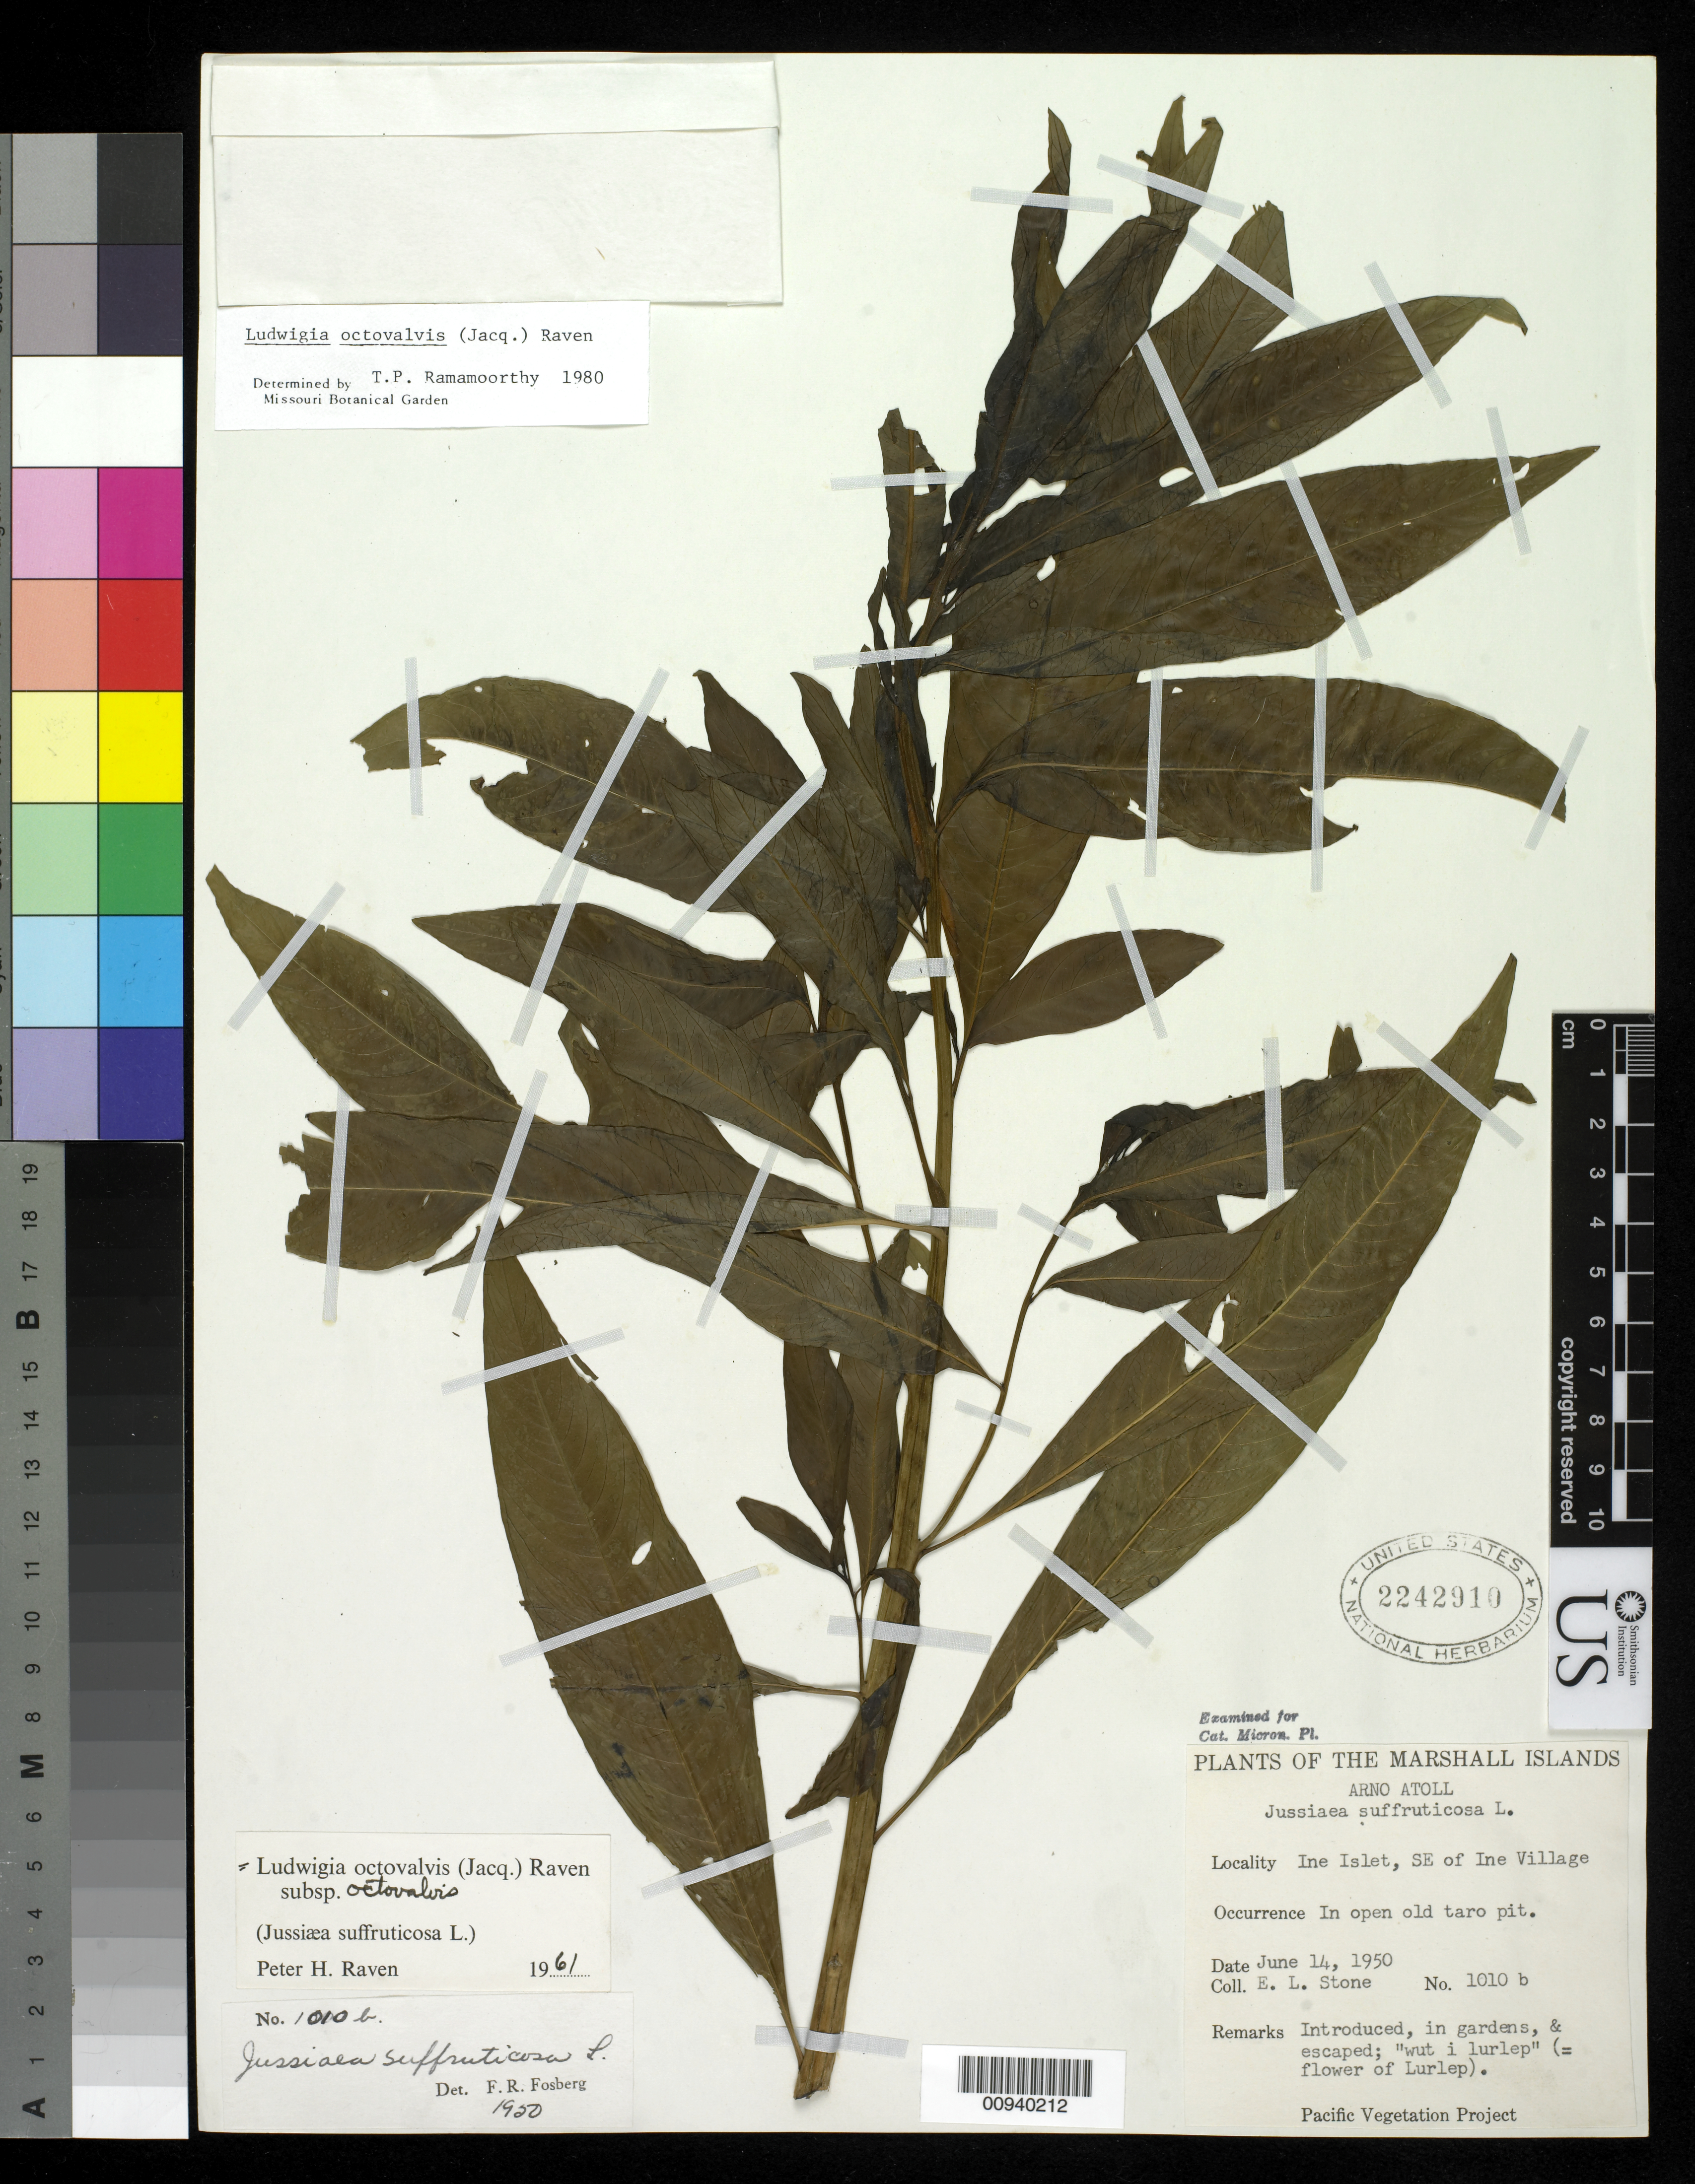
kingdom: Plantae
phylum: Tracheophyta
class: Magnoliopsida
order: Myrtales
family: Onagraceae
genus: Ludwigia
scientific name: Ludwigia octovalvis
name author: (Jacq.) P.H. Raven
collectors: E. L. Stone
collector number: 1010 B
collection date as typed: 14 Jun 1950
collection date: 1950-06-14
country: Marshall Islands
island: Arno Atoll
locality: Ine Islet, SE of Ine Village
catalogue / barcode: US 2242910